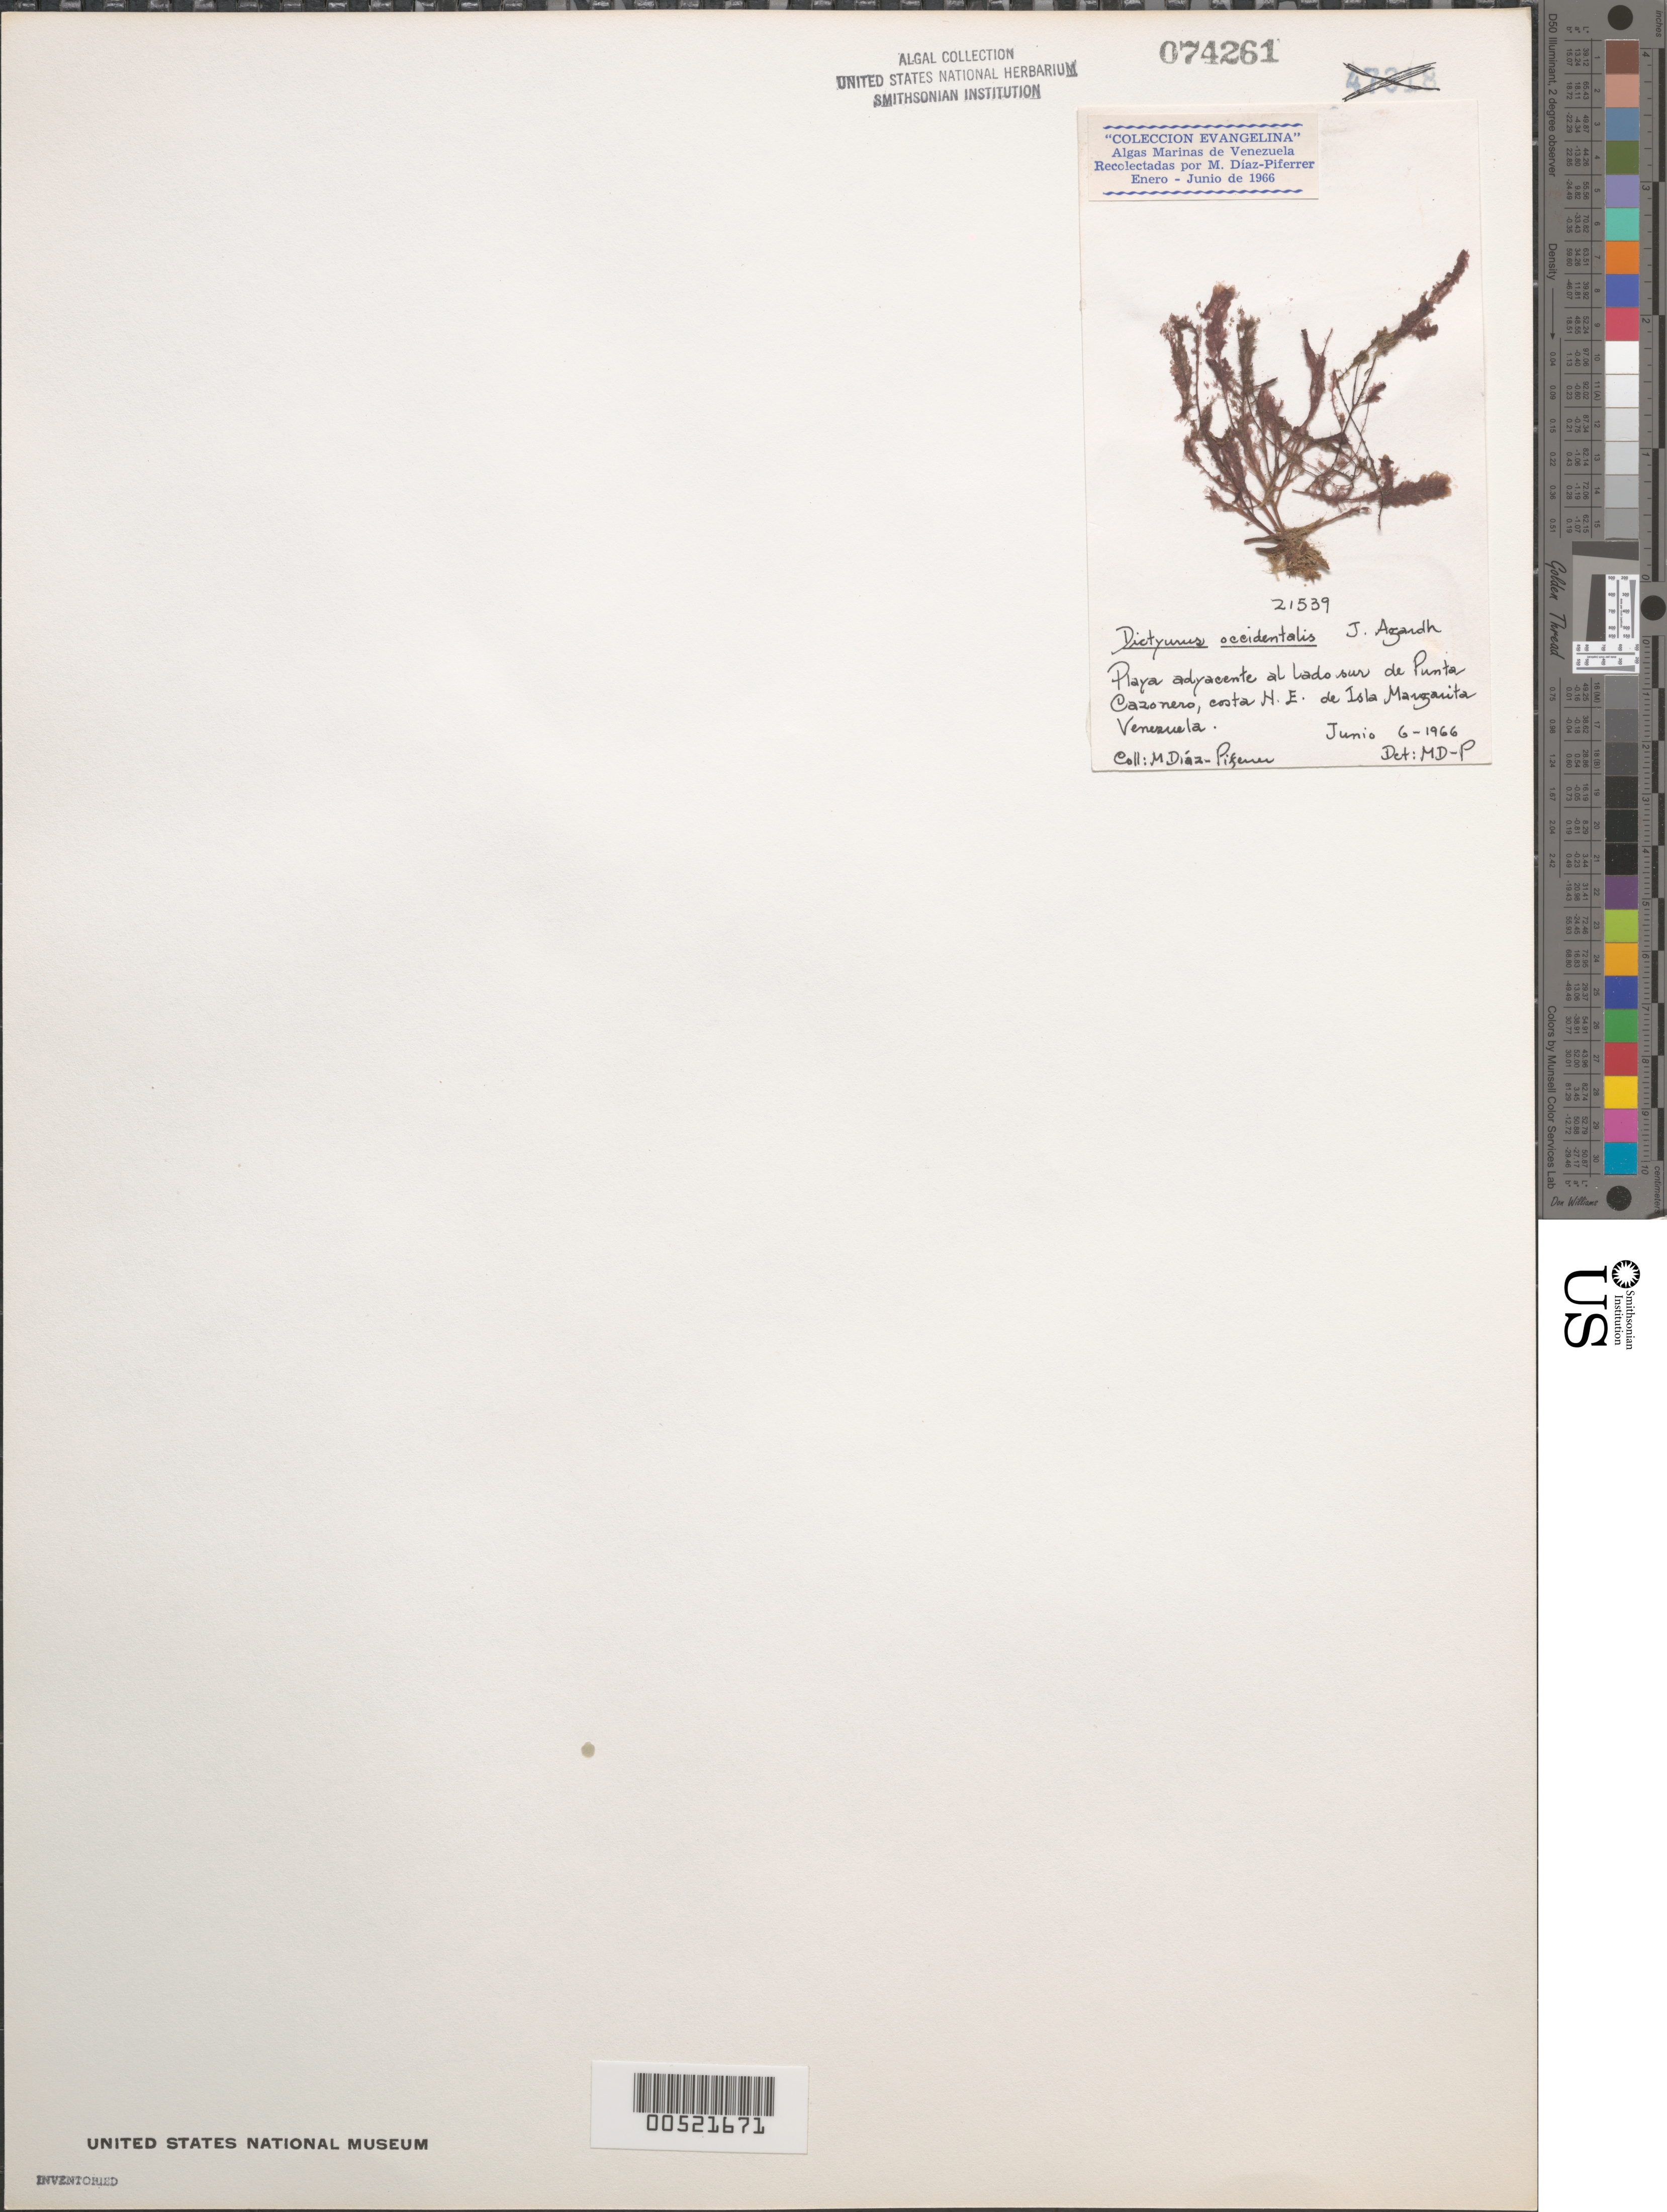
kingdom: Plantae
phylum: Rhodophyta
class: Florideophyceae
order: Ceramiales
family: Dasyaceae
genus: Dictyurus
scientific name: Dictyurus occidentalis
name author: J. Agardh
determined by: Diaz-Piferrer, M.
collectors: M. Diaz-Piferrer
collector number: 21539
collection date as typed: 06 Jun 1966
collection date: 1966-06-06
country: Venezuela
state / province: Nueva Esparta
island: Margarita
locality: South of Punta Cazonero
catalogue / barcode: US 74261